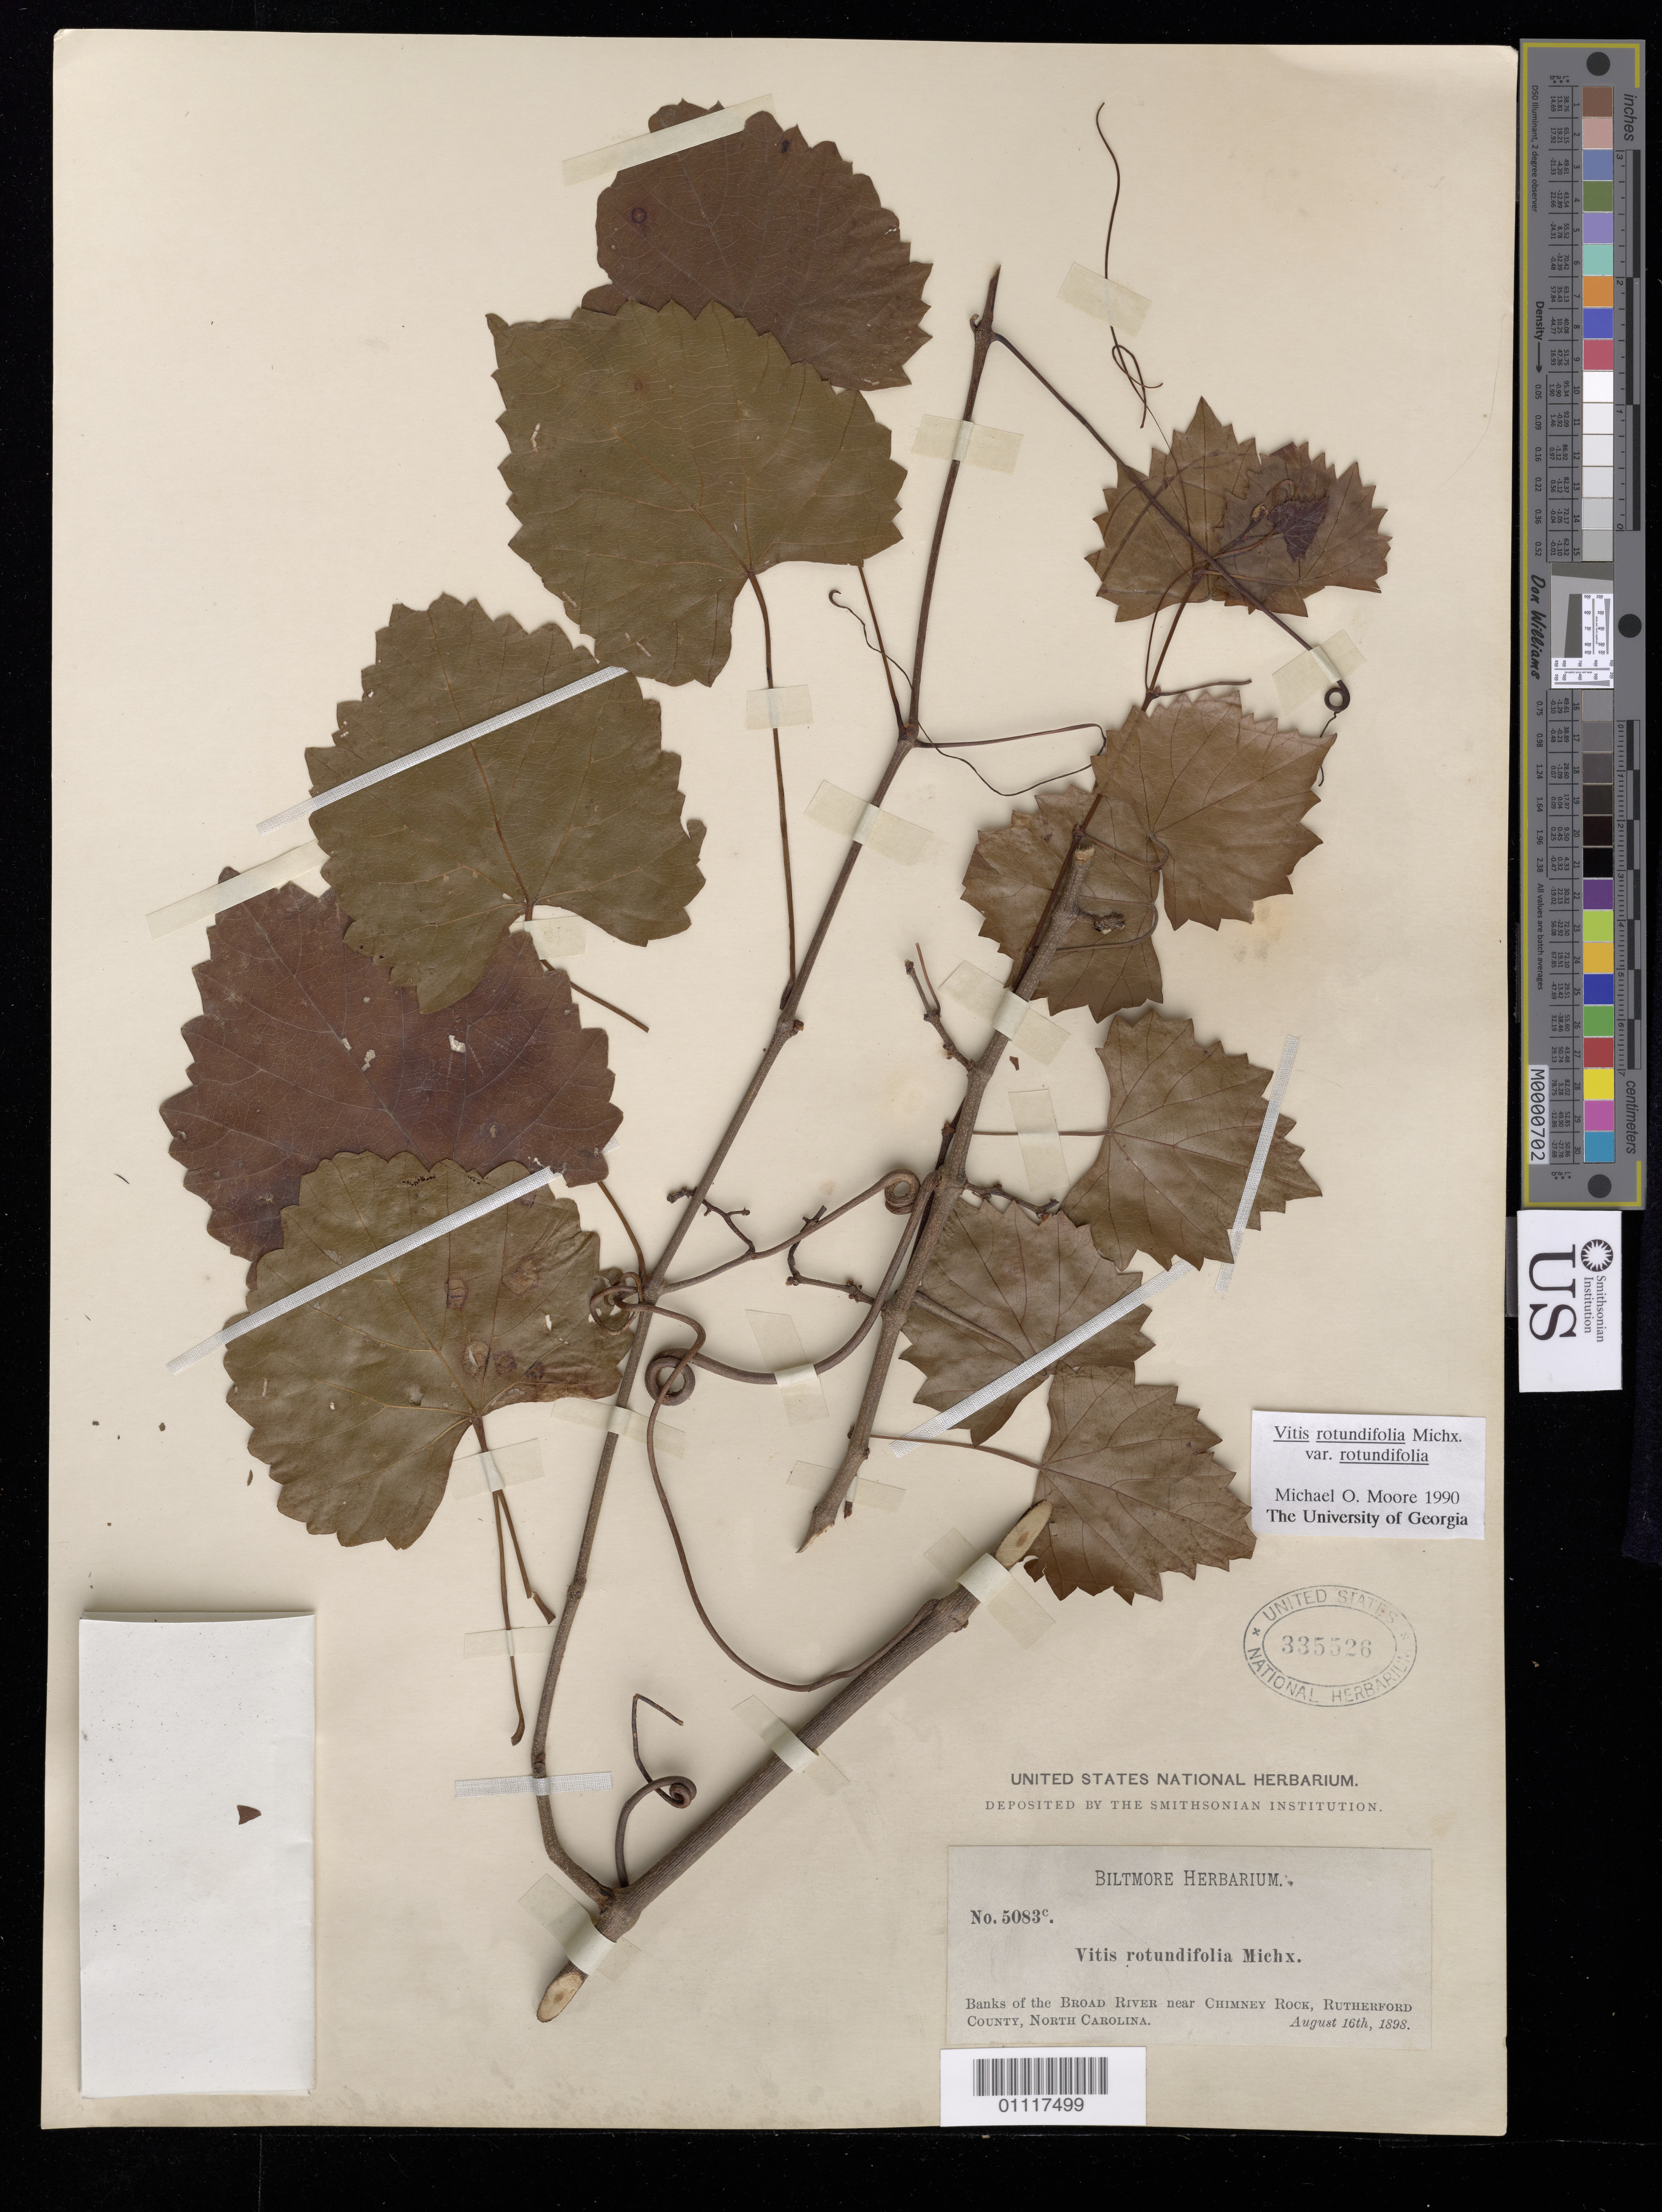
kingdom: Plantae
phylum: Tracheophyta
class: Magnoliopsida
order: Vitales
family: Vitaceae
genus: Vitis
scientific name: Vitis rotundifolia var. rotundifolia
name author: Michx.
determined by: Moore, M. O.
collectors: ex herb. Biltmore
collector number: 5083c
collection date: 1898-08-16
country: United States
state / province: North Carolina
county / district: Rutherford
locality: Banks of the Broad River near Chimney Rock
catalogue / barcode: US 335526